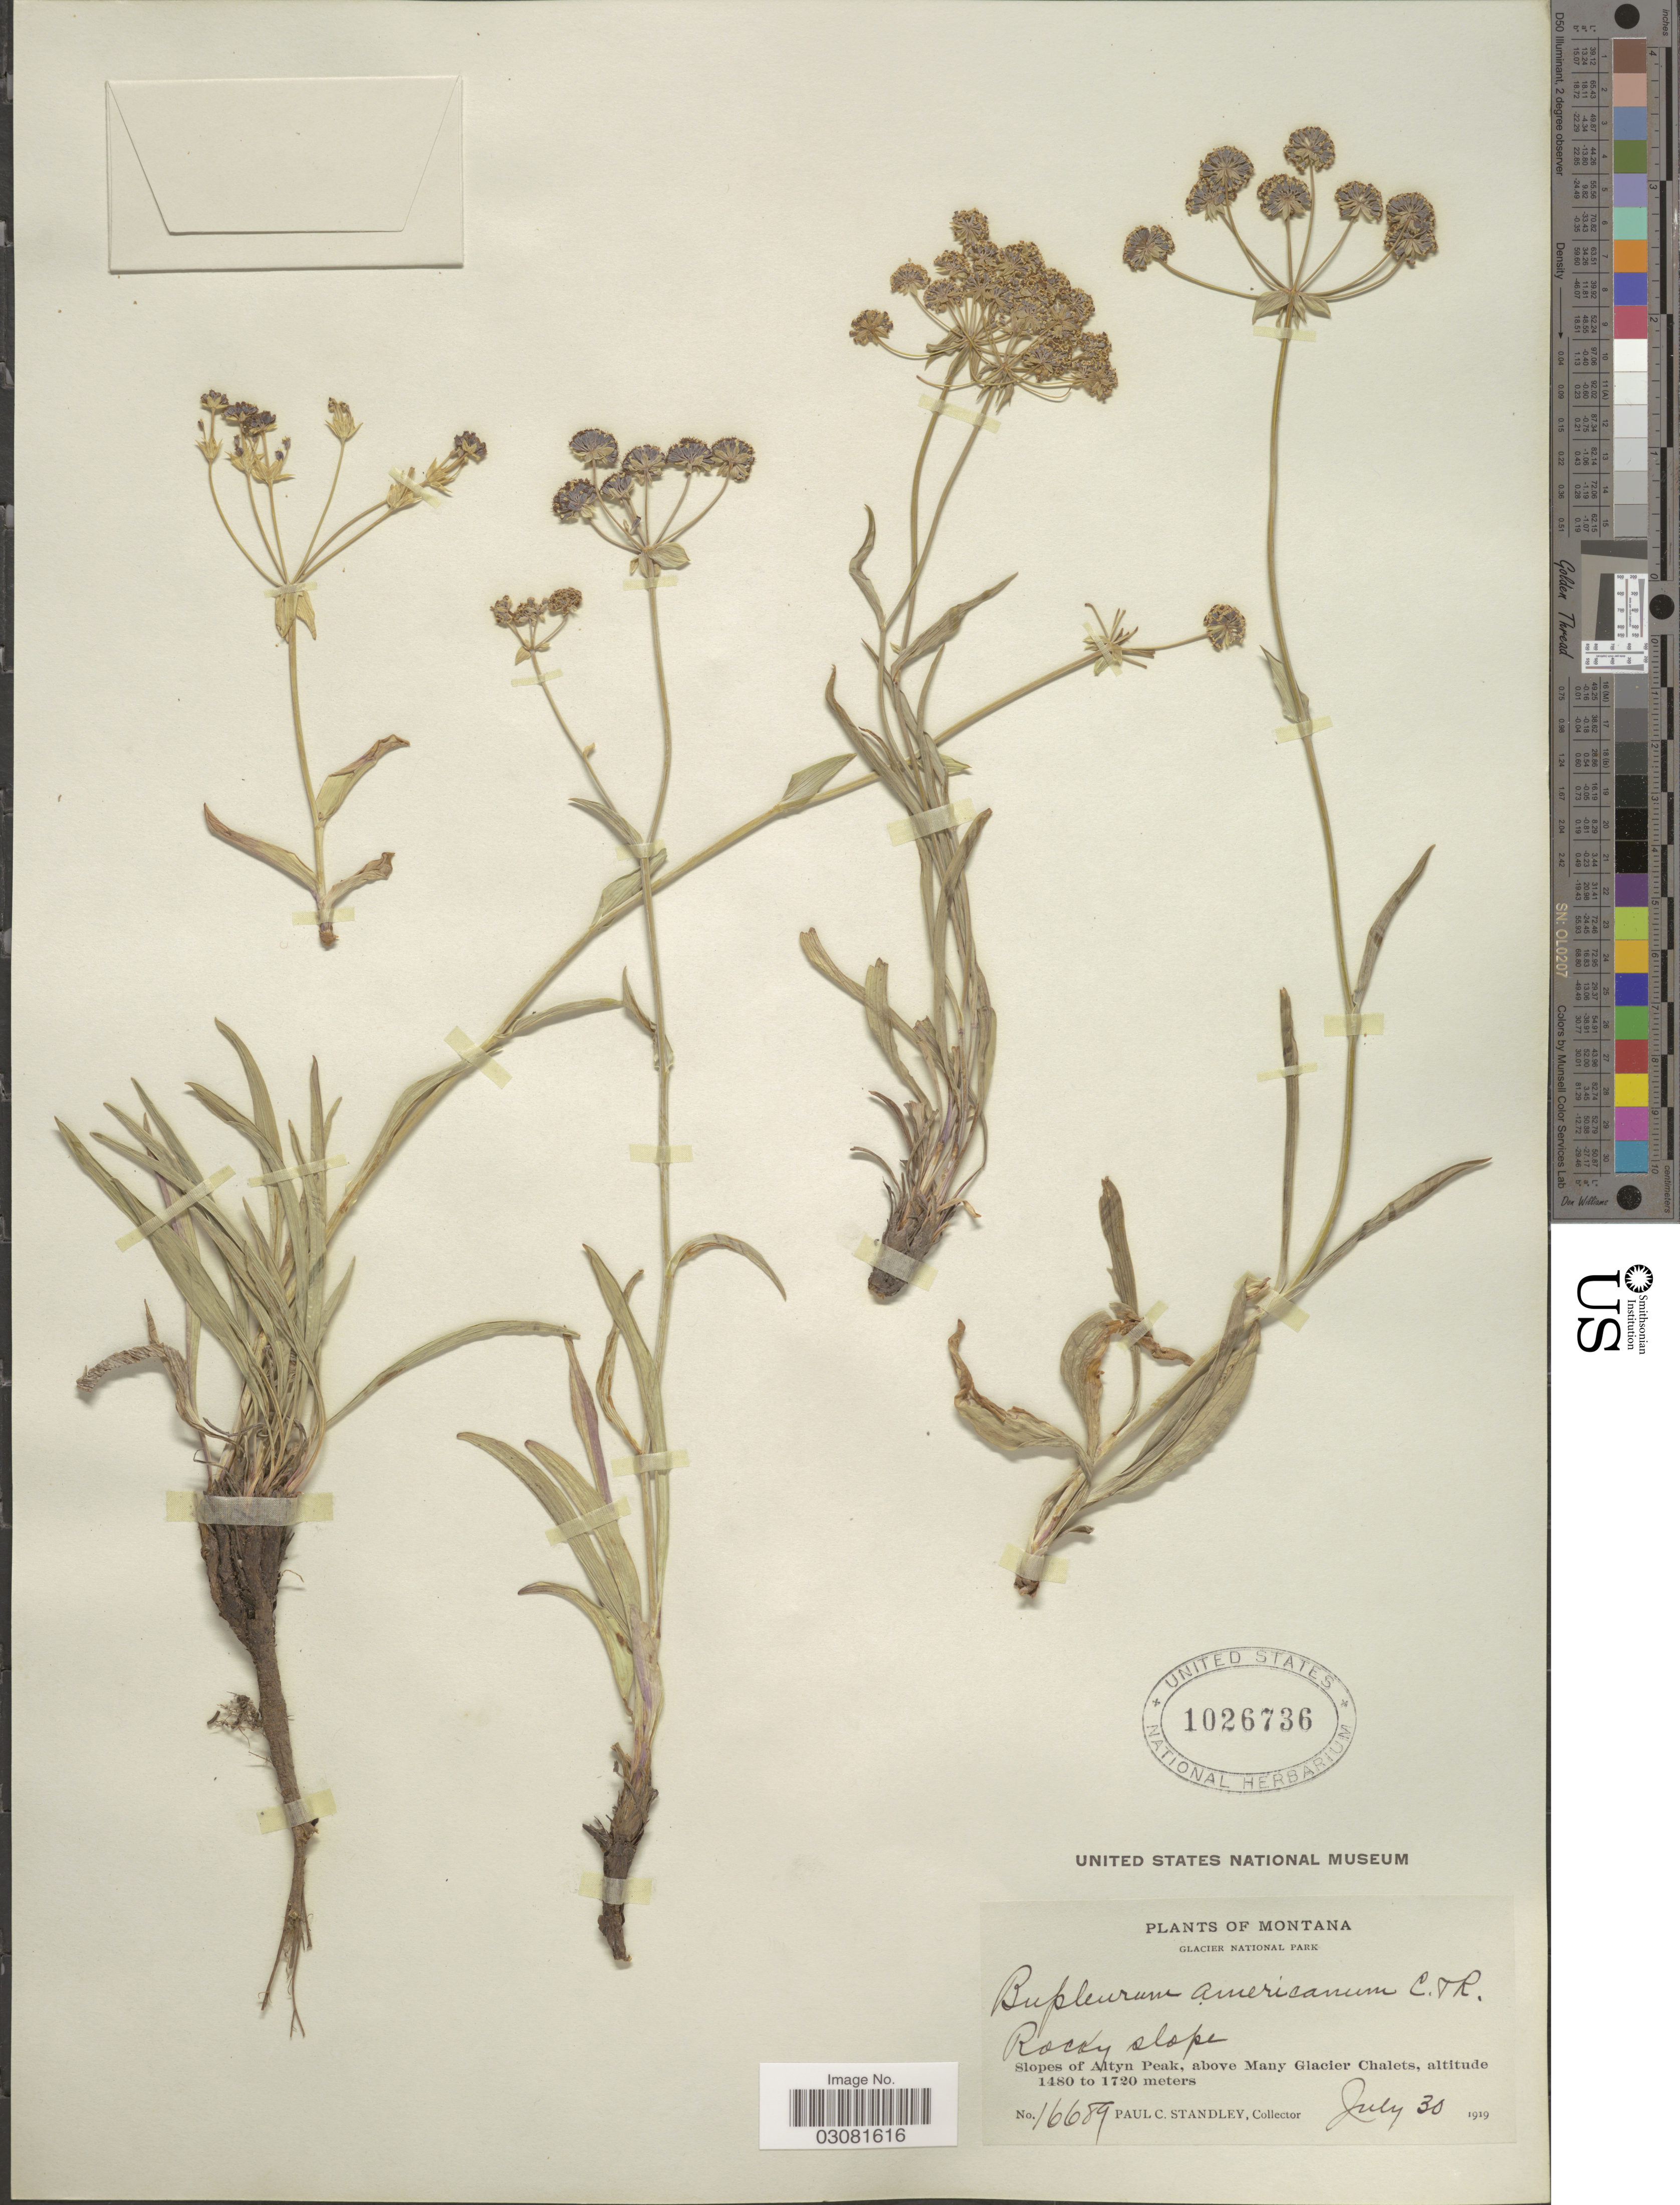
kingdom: Plantae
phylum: Tracheophyta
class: Magnoliopsida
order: Apiales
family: Apiaceae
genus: Bupleurum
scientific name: Bupleurum americanum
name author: J.M. Coult. & Rose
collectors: P. C. Standley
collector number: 16689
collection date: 1919-07-30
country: United States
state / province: Montana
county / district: Glacier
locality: Glacier National Park, Slopes of Altyn Peak, above Many Glacier Chalets.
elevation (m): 1480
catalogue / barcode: US 1026736